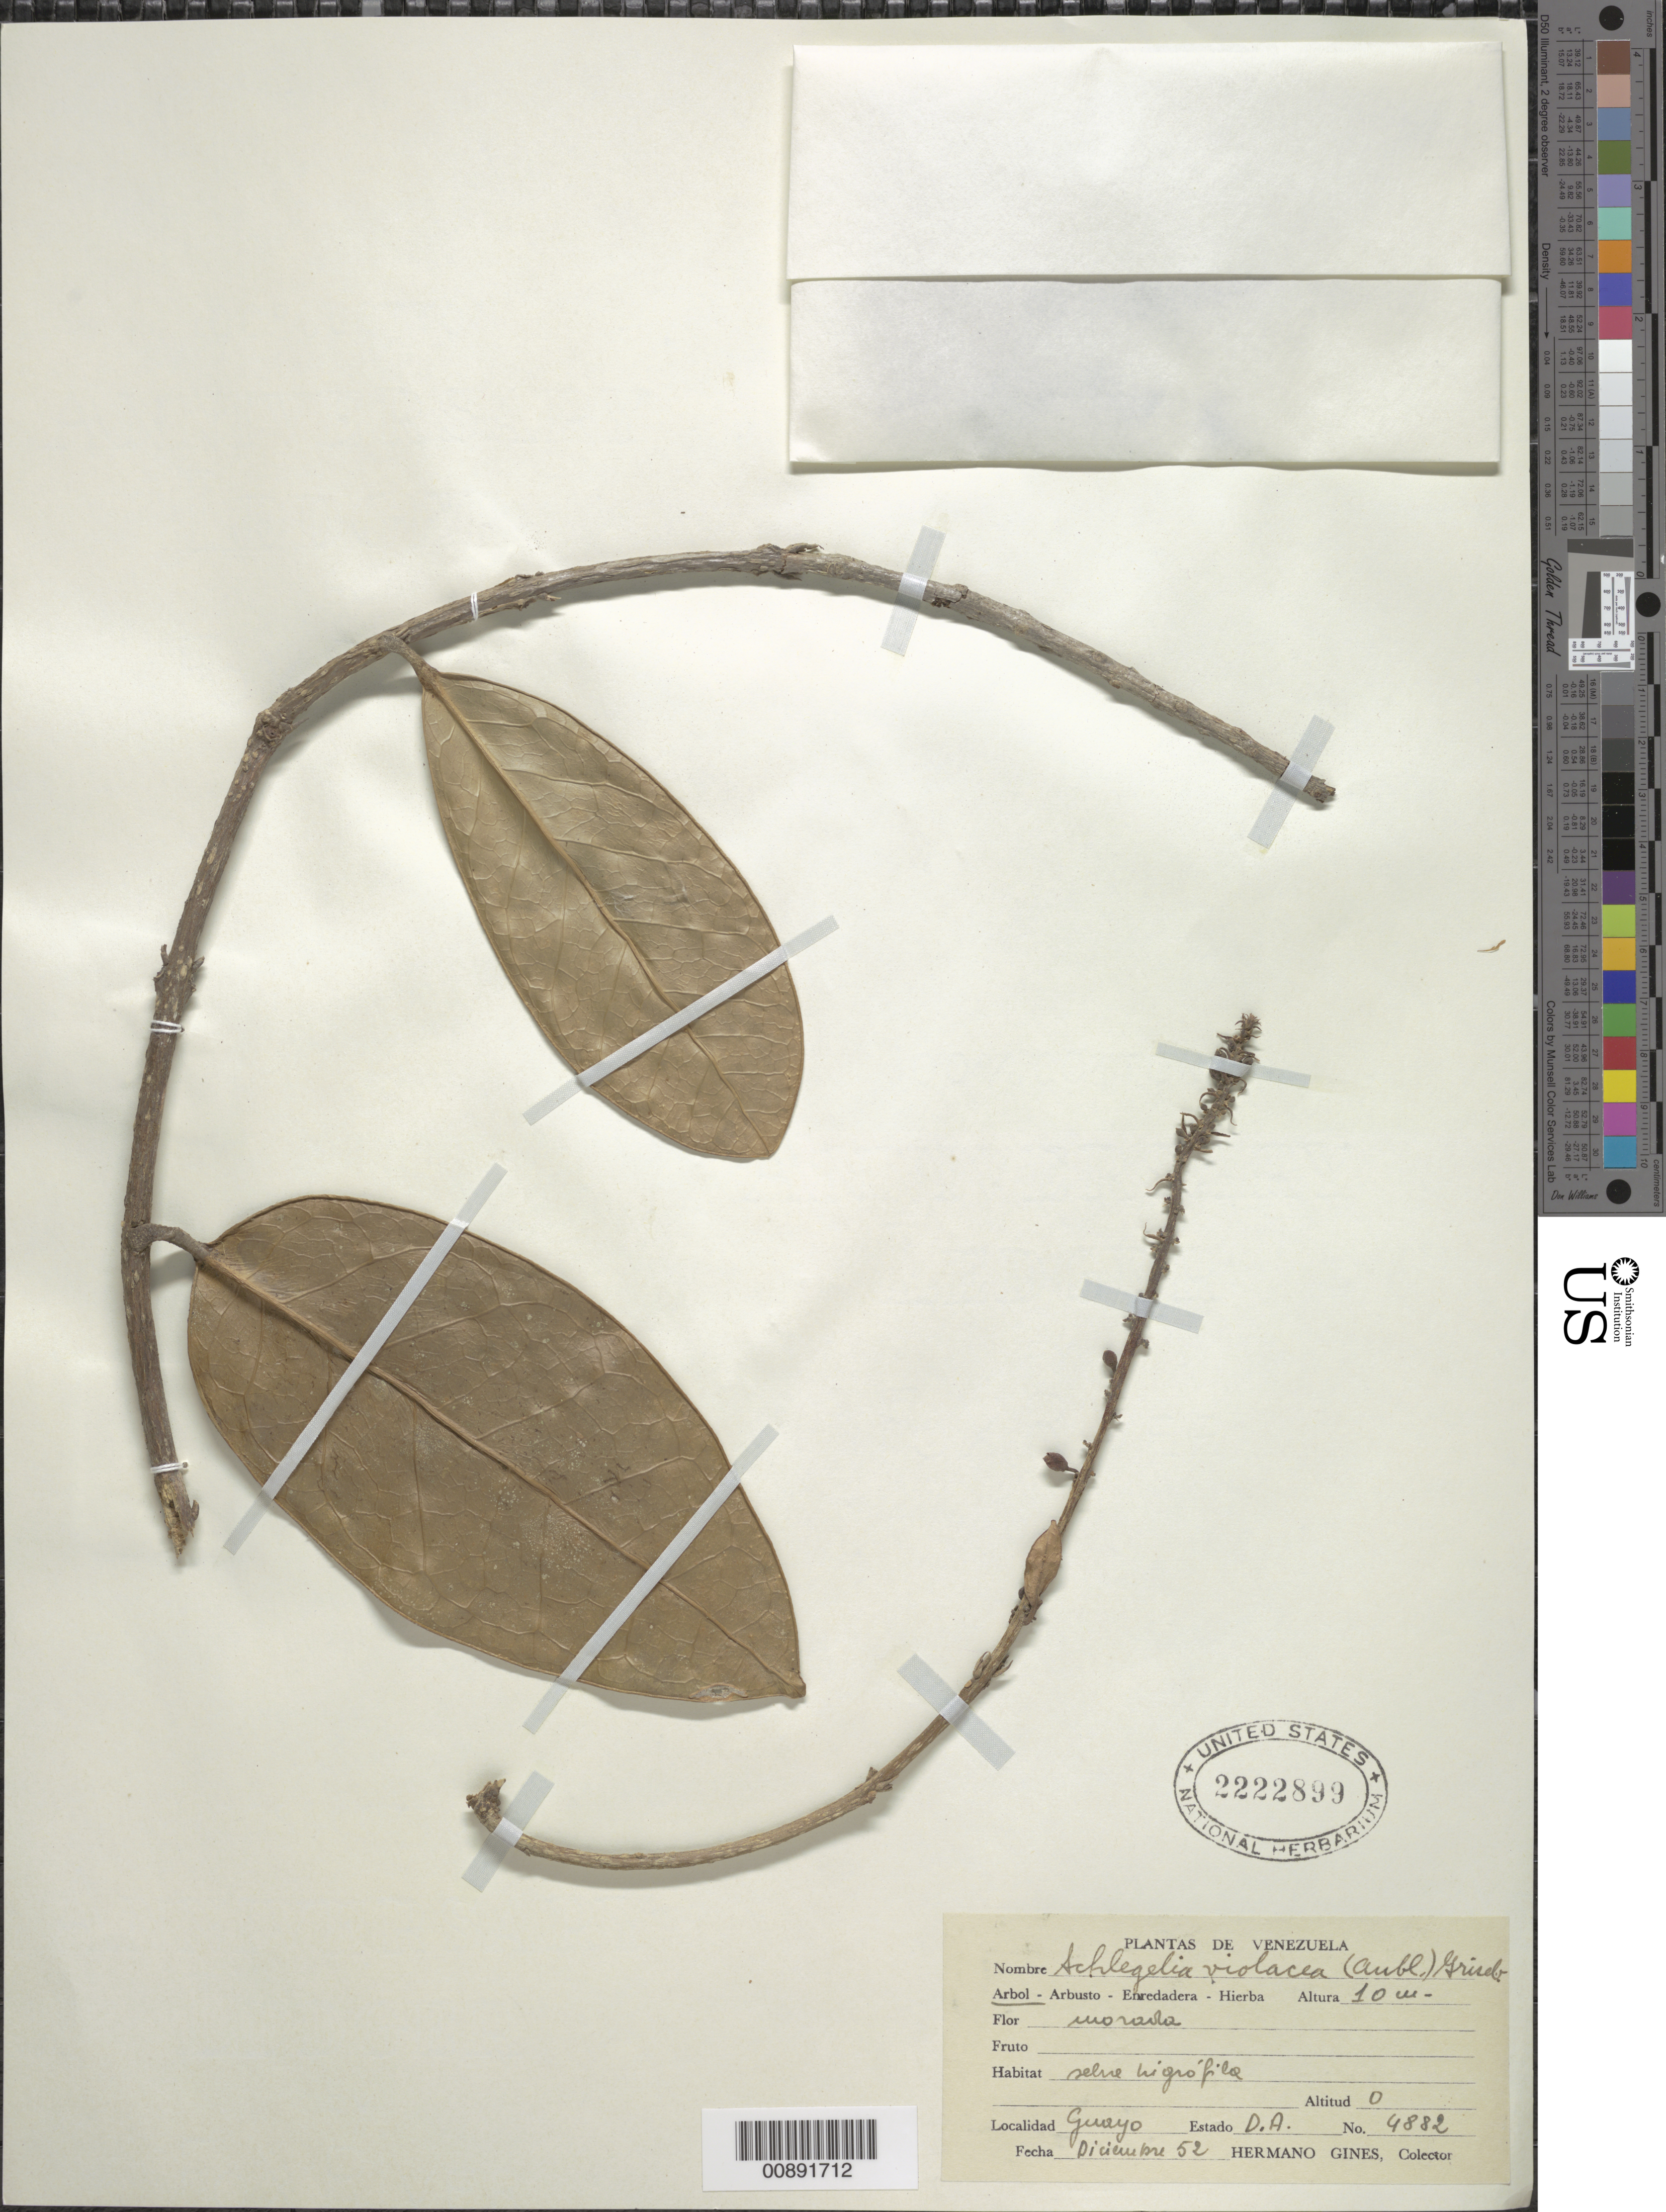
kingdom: Plantae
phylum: Tracheophyta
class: Magnoliopsida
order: Lamiales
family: Schlegeliaceae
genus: Schlegelia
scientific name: Schlegelia violacea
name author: (Aubl.) Griseb.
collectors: H. Gines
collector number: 4882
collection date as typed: Dec-52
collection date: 1952-12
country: Venezuela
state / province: Delta Amacuro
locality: Caño Araguao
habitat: Selva higrofila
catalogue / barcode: US 2222899